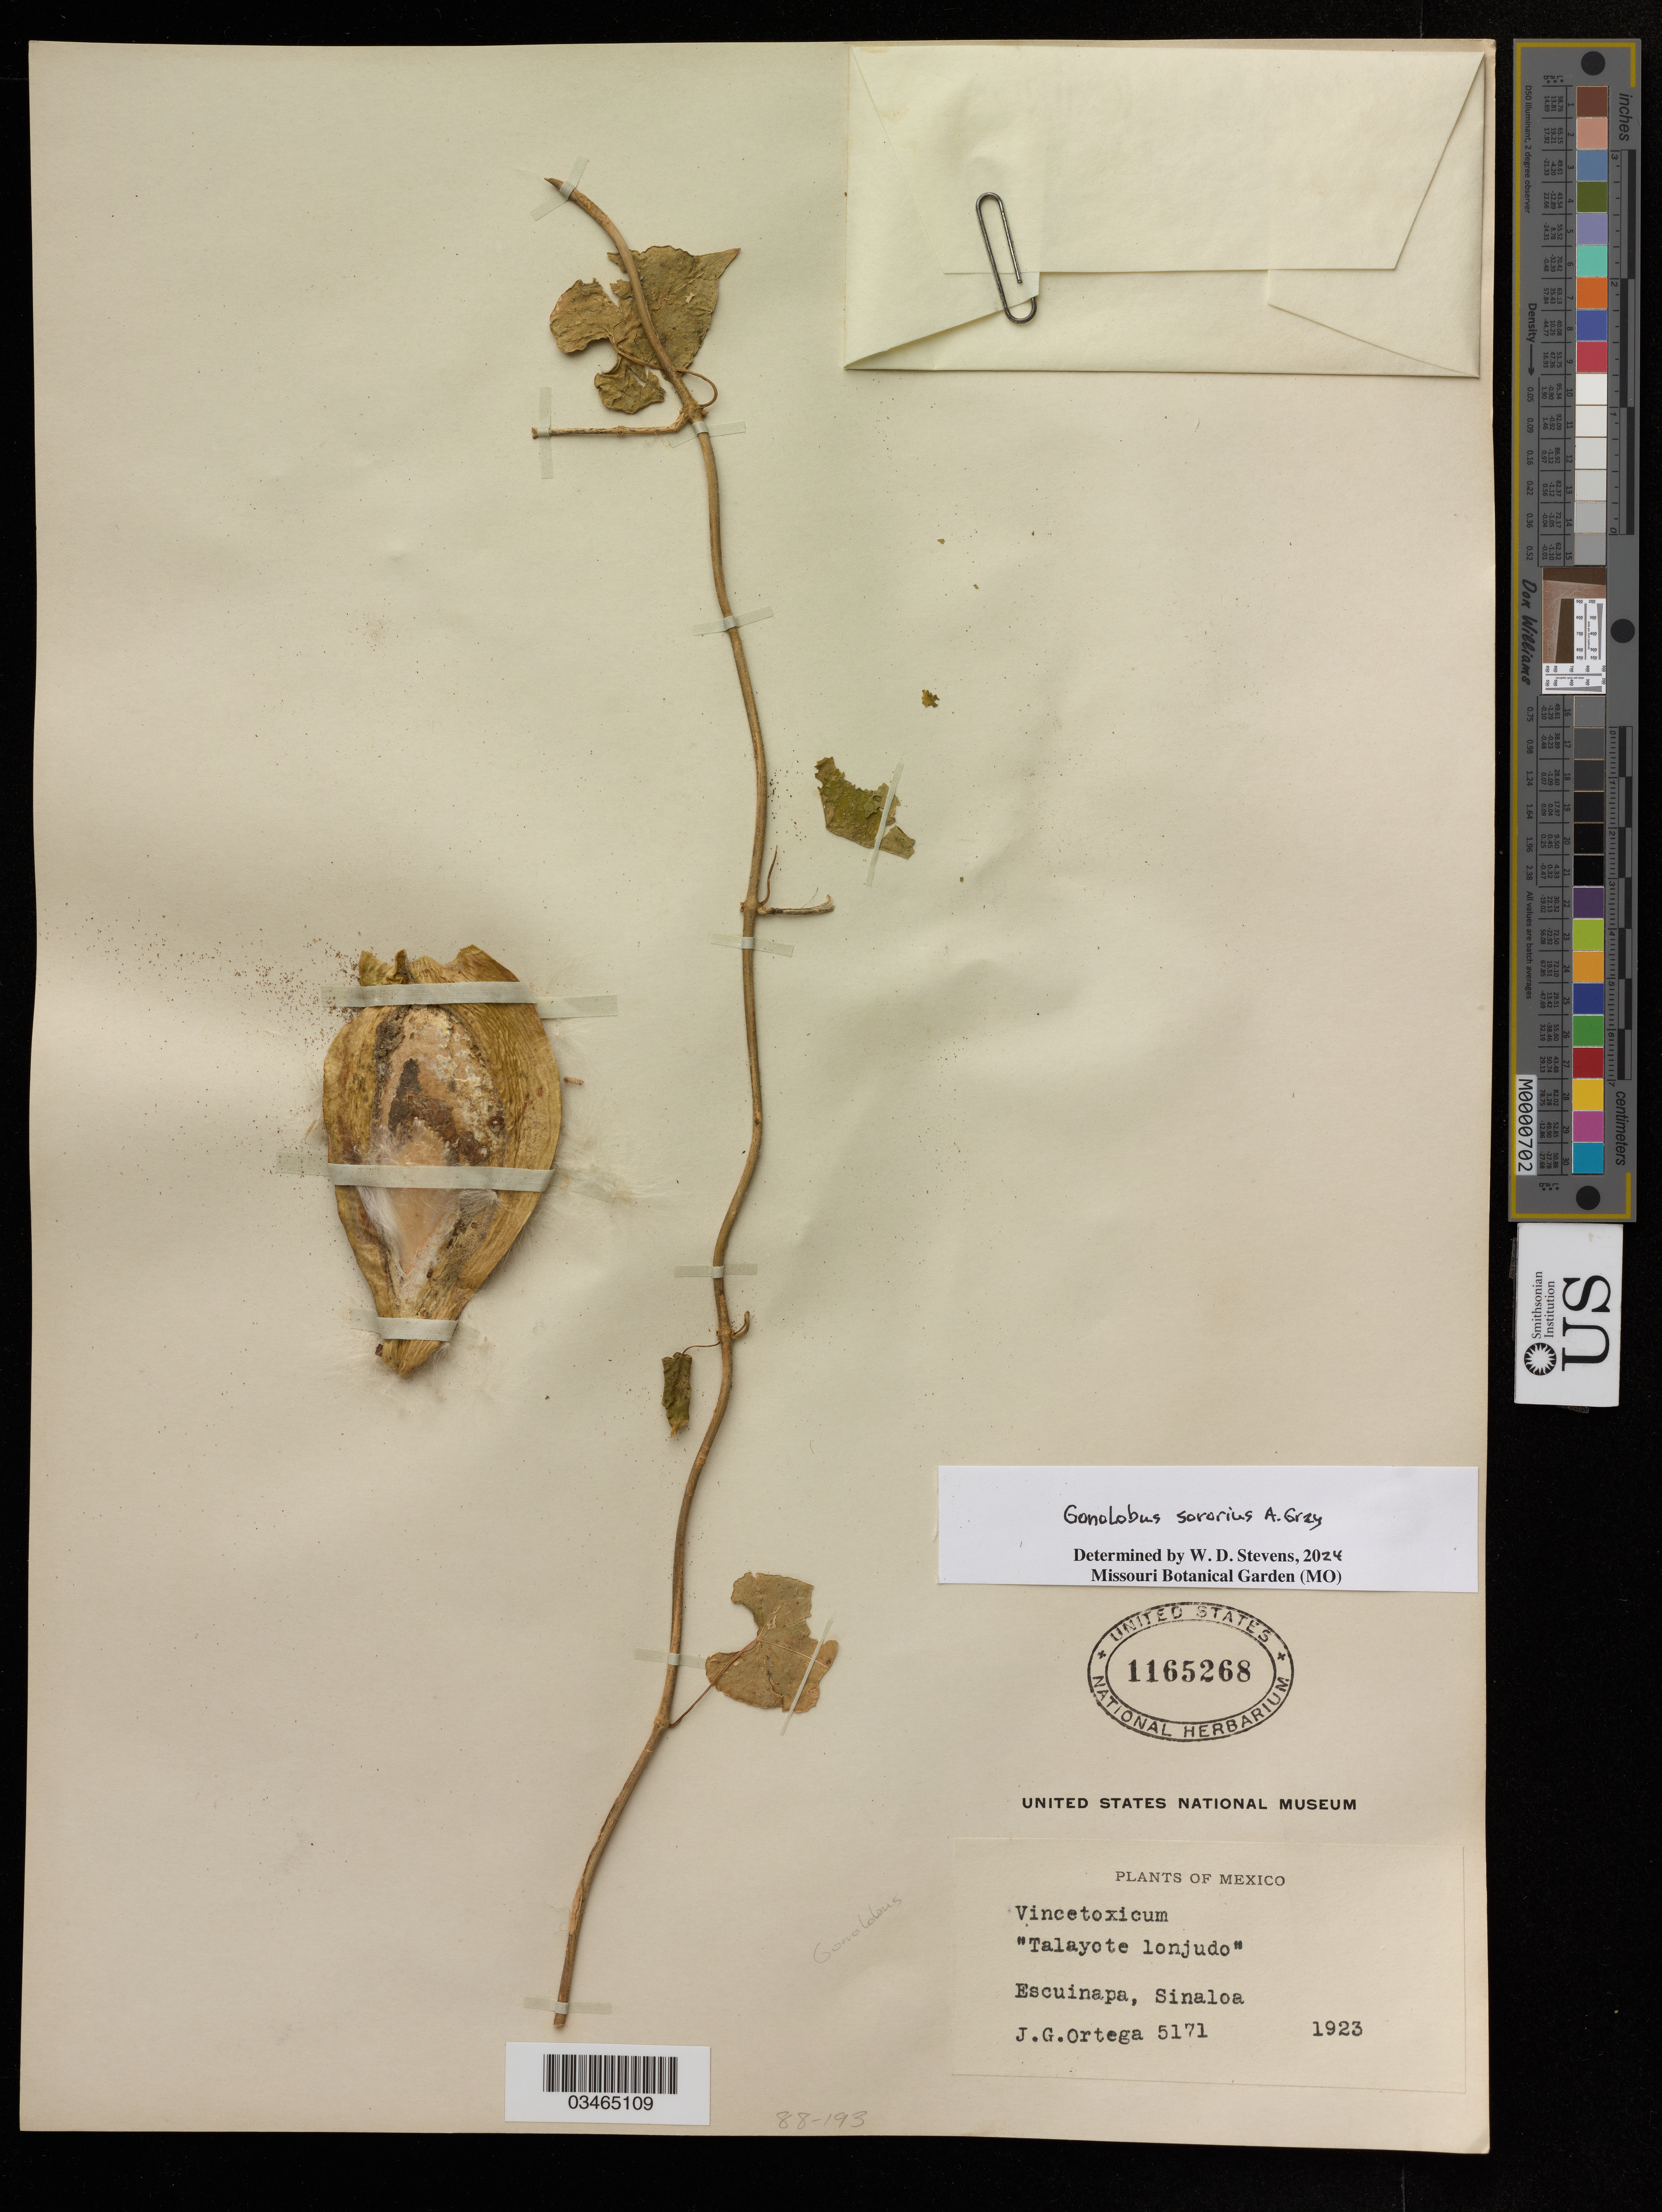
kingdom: Plantae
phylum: Tracheophyta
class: Magnoliopsida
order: Gentianales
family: Apocynaceae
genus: Gonolobus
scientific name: Gonolobus sororius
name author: A. Gray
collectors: J. Ortega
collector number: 5171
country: Mexico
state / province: Sinaloa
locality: Escuinapa.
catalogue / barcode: US 1165268